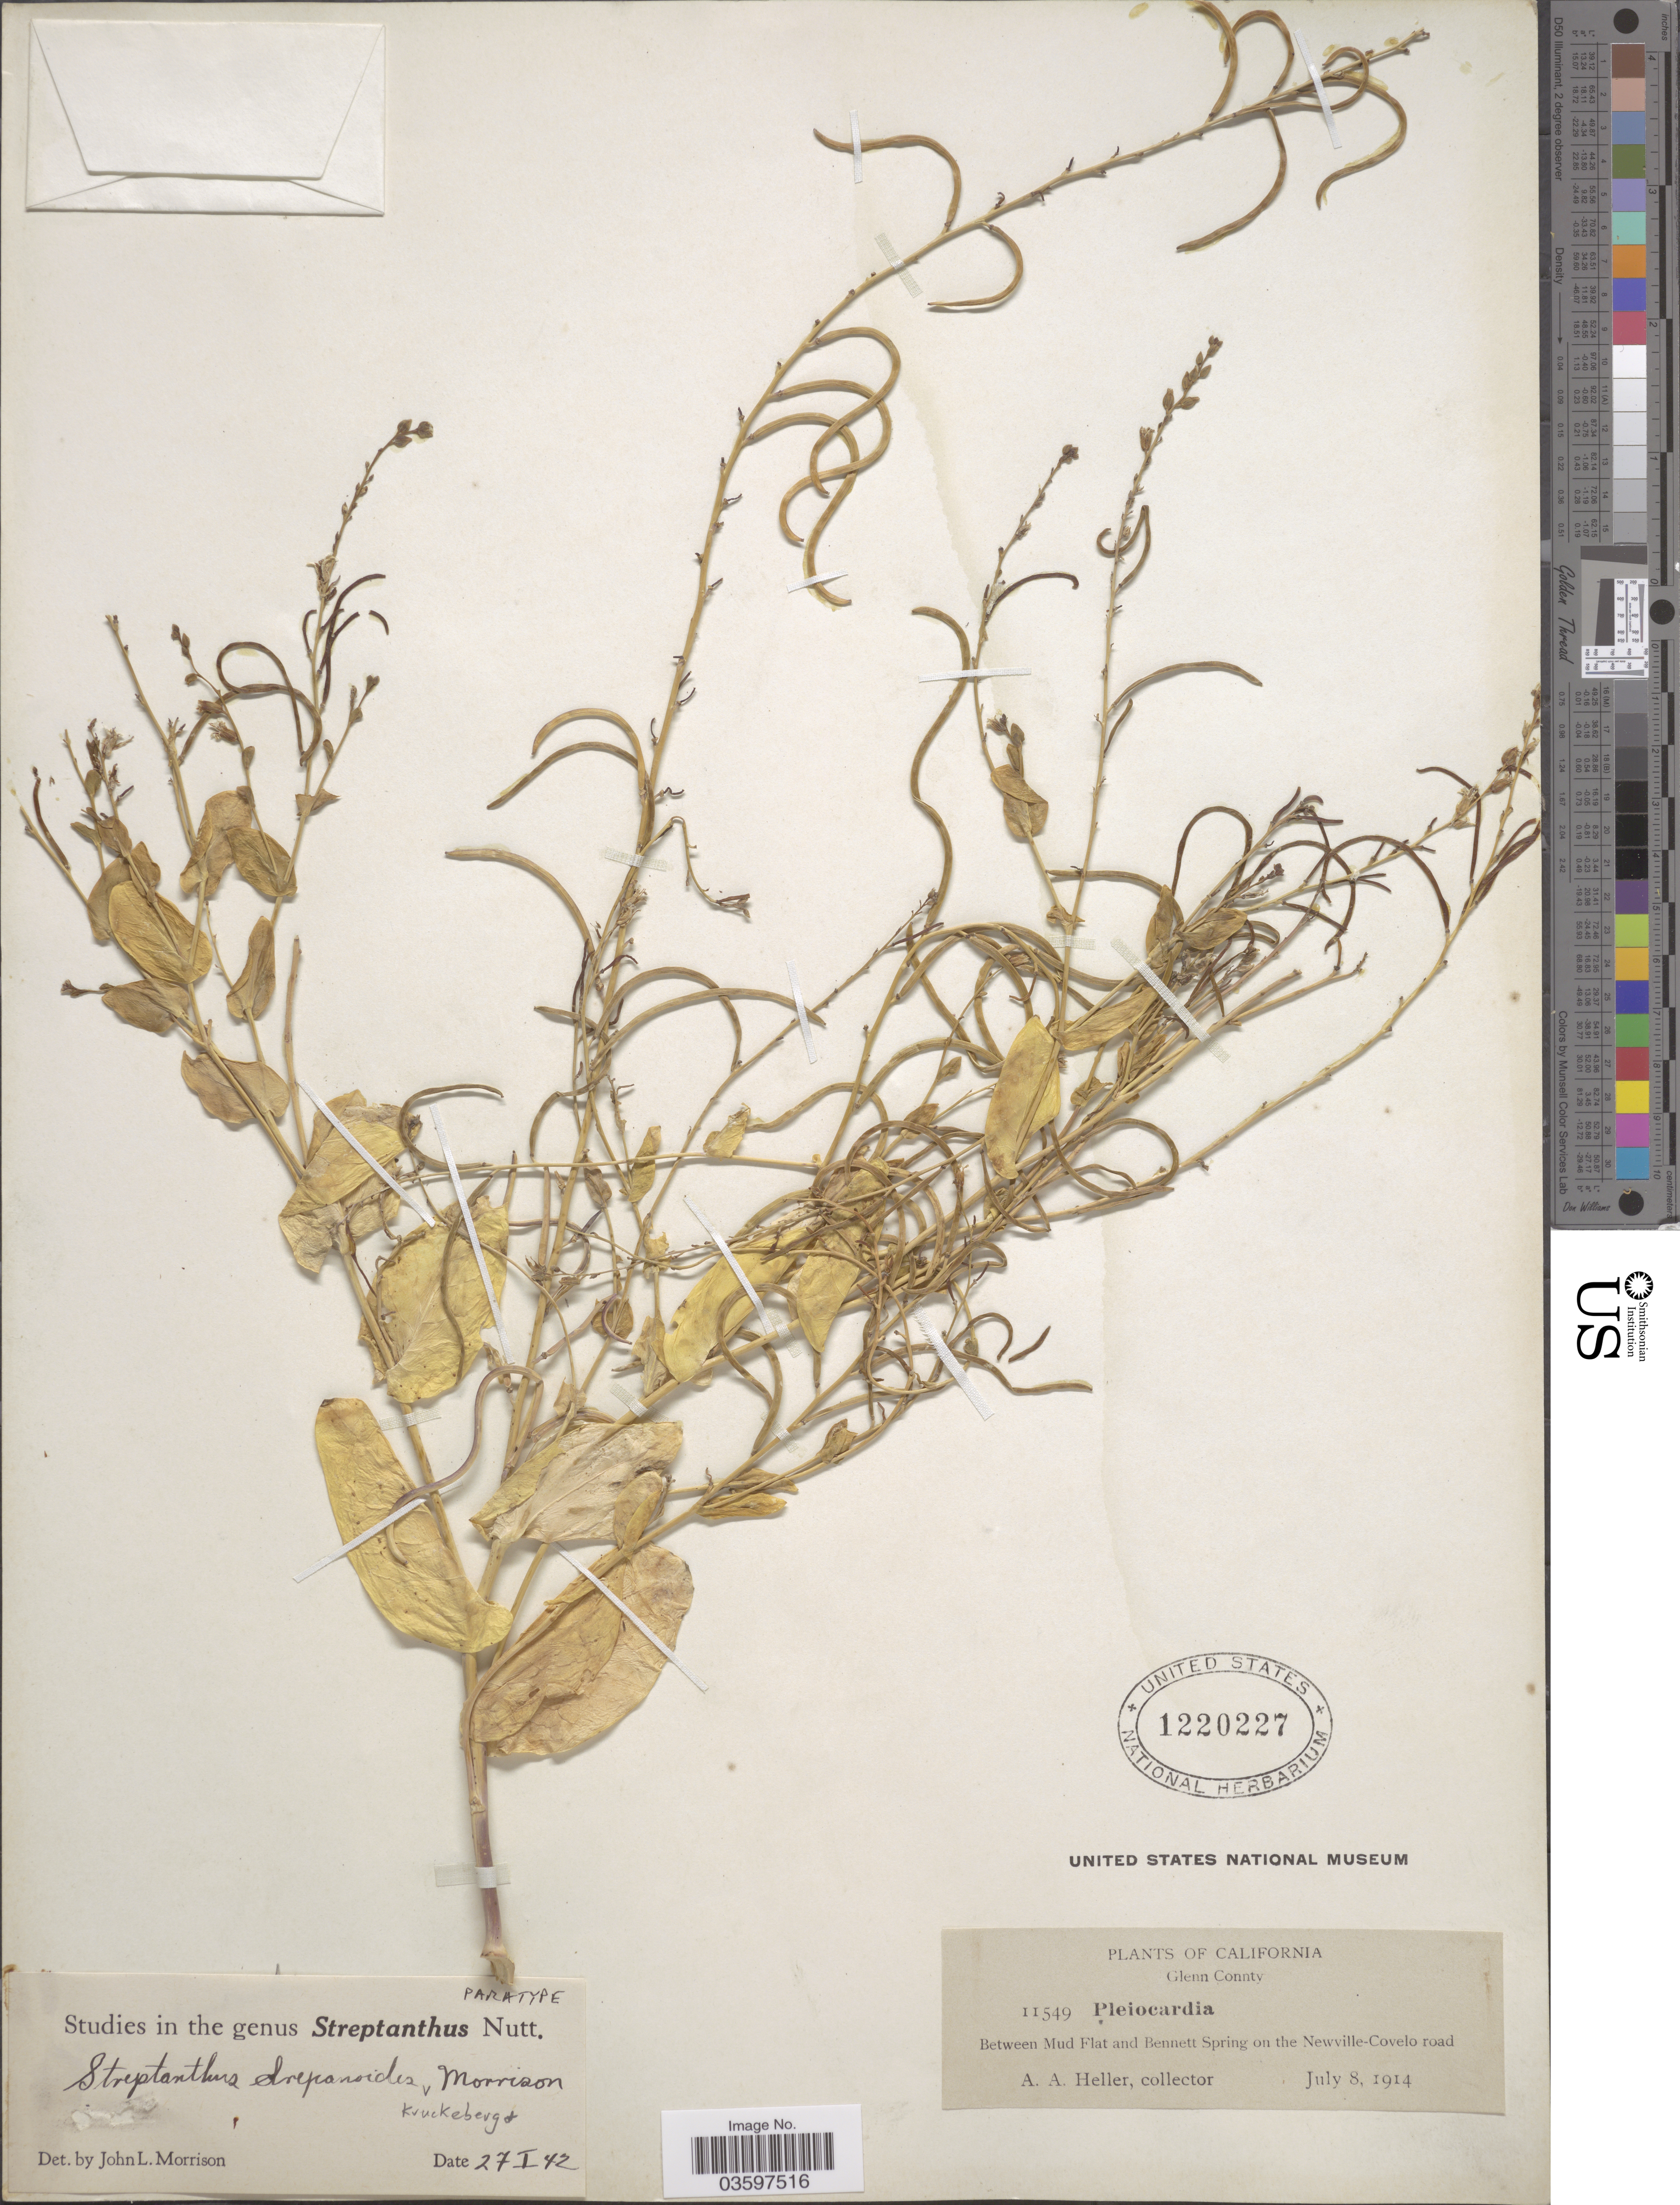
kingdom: Plantae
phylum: Tracheophyta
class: Magnoliopsida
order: Brassicales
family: Brassicaceae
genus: Streptanthus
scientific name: Streptanthus drepanoides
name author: Kruckeb. & J.L. Morrison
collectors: A. A. Heller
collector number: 11549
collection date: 1914-07-08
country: United States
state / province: California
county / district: Glenn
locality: Glenn County. Between Mud Flat and Bennett Spring on the Newville-Covelo road.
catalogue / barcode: US 1220227